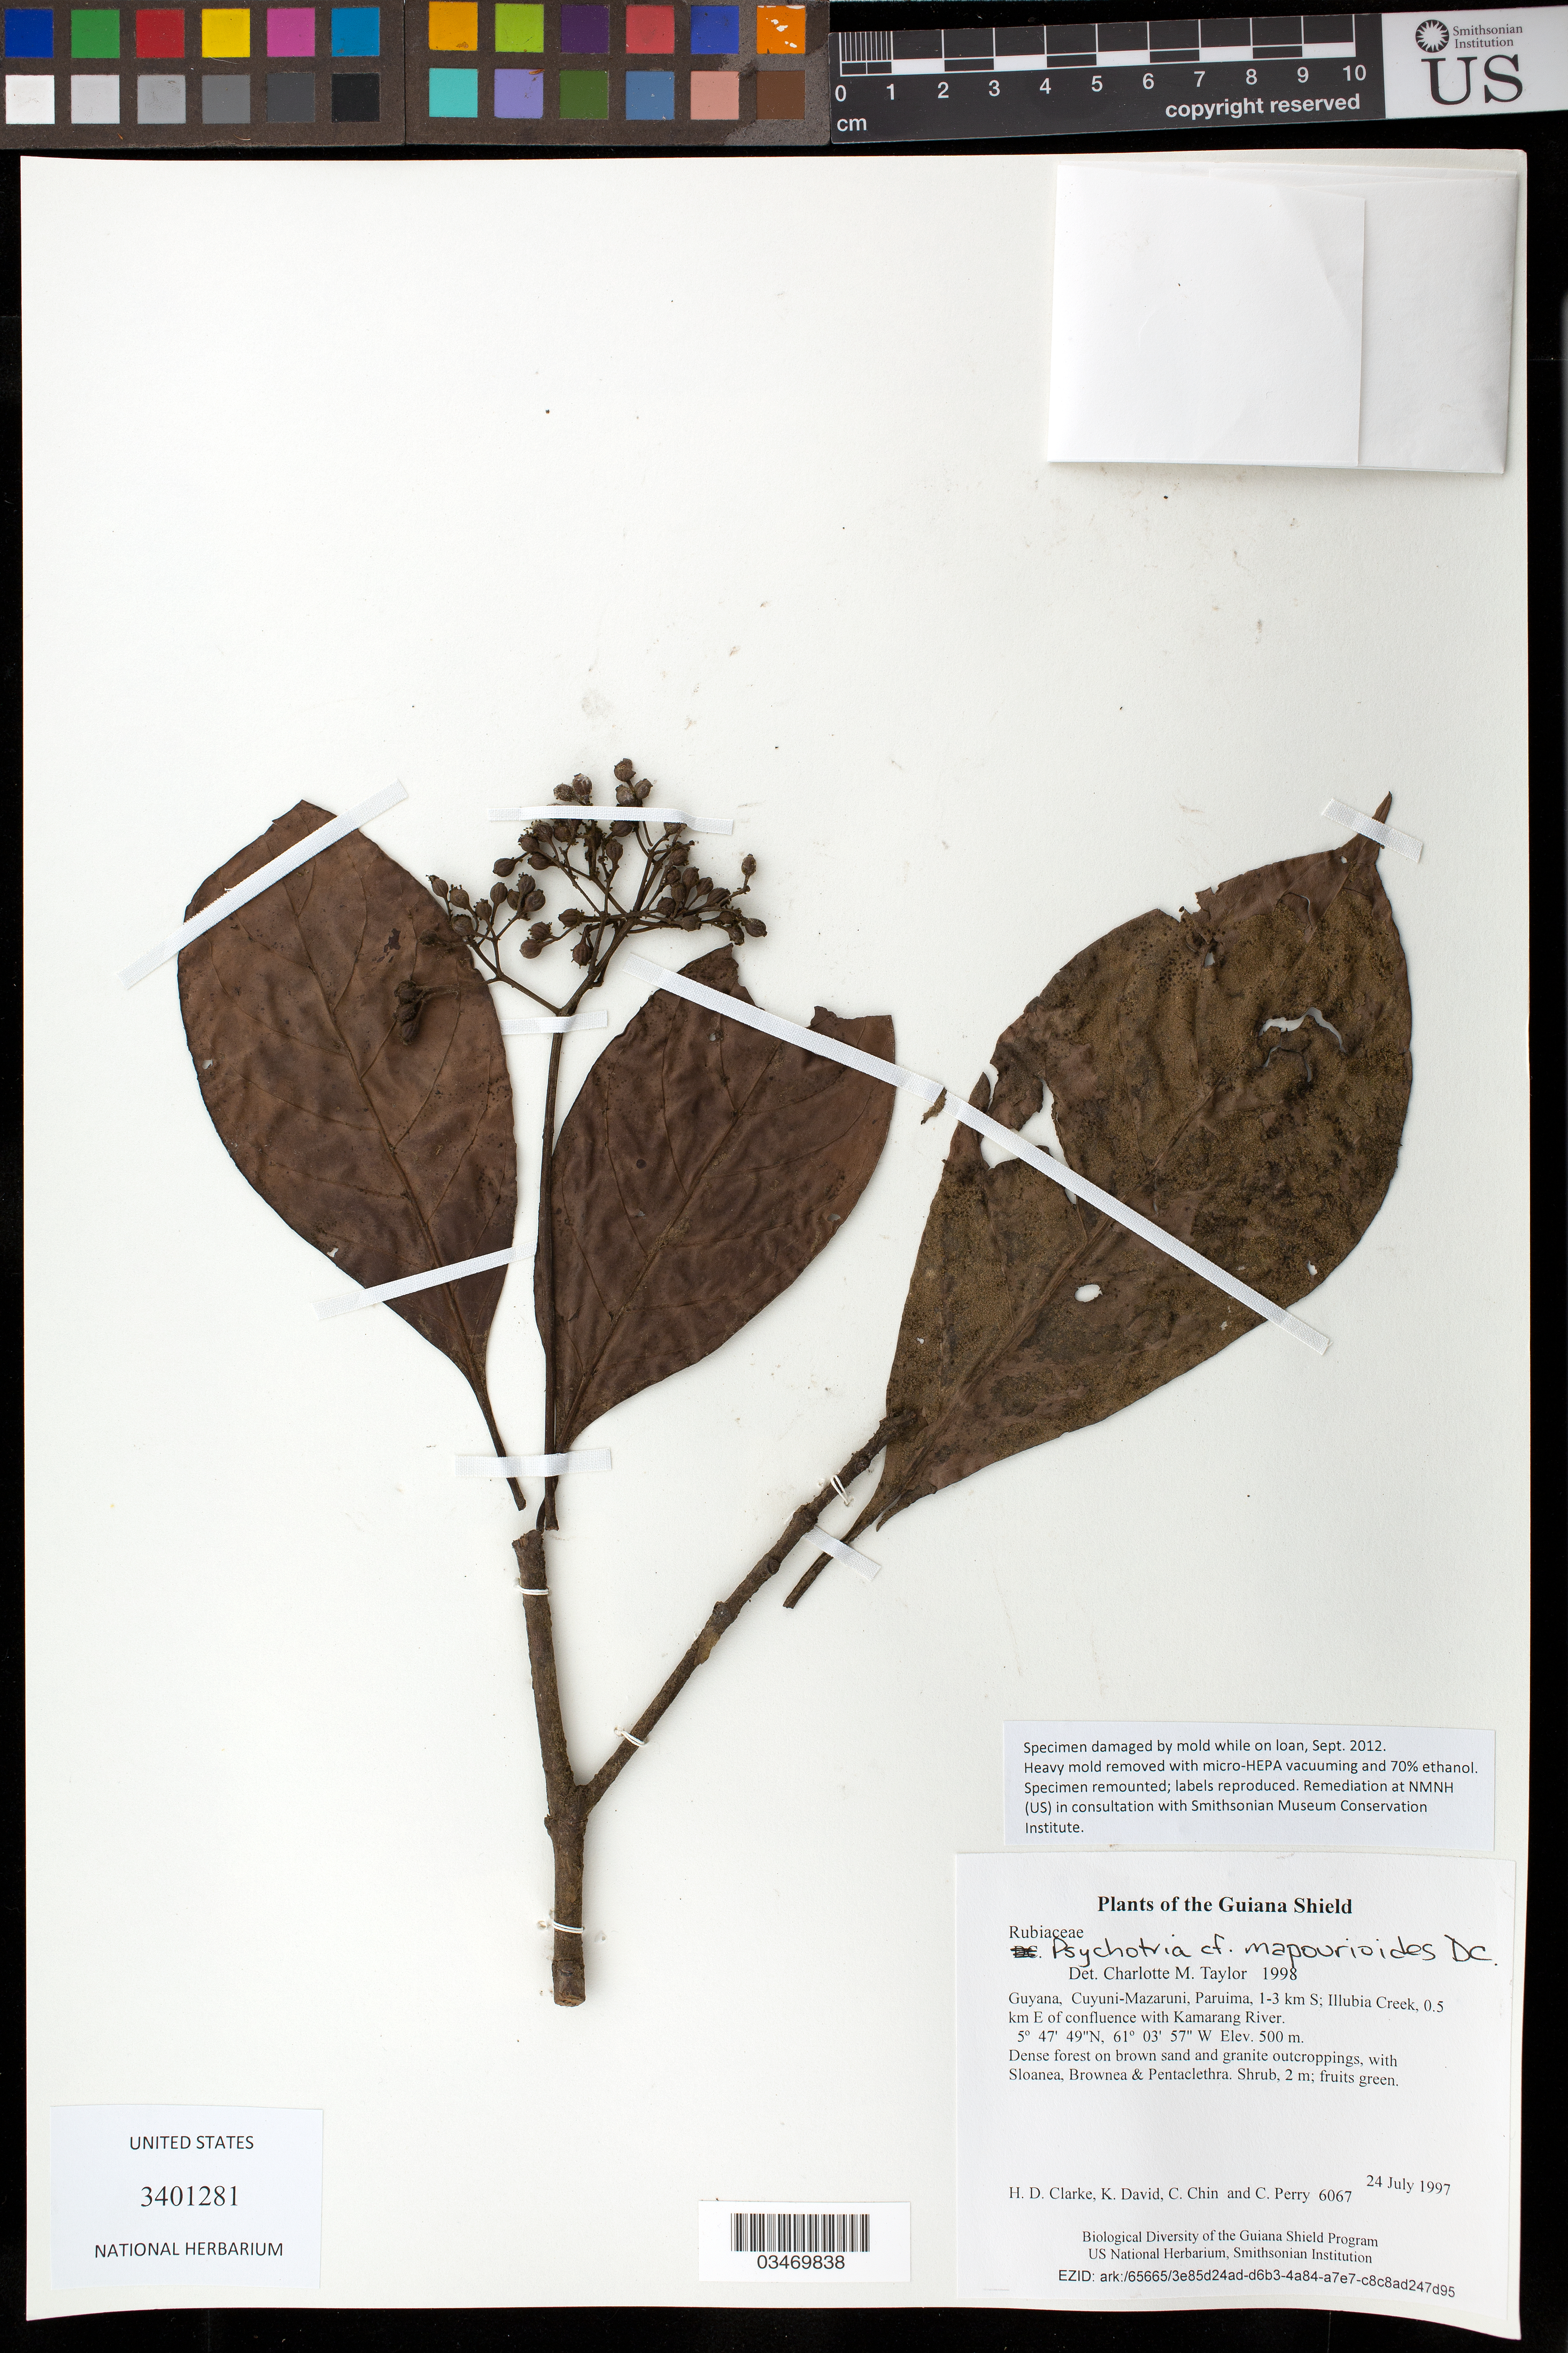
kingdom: Plantae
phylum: Tracheophyta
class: Magnoliopsida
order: Gentianales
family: Rubiaceae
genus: Psychotria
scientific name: Psychotria mapourioides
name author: DC.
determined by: Taylor, Charlotte M.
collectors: H. D. Clarke, K. David, C. Chin & C. Perry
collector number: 6067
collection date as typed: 24 July 1997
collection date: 1997-07-24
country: Guyana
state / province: Cuyuni-Mazaruni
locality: Paruima, 1-3 km S; Illubia Creek, 0.5 km E of confluence with Kamarang River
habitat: Dense forest on brown sand and granite outcroppings, with Sloanea, Brownea & Pentaclethra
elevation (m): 500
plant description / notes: Distribution: Specimen damaged by mold while on loan, Sept. 2012. Heavy mold removed with micro-HEPA vacuuming and 70% ethanol. Specimen remounted; labels reproduced. Remediation at NMNH (US) in consultation with Smithsonian Museum Conservation Institute.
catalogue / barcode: US 3401281